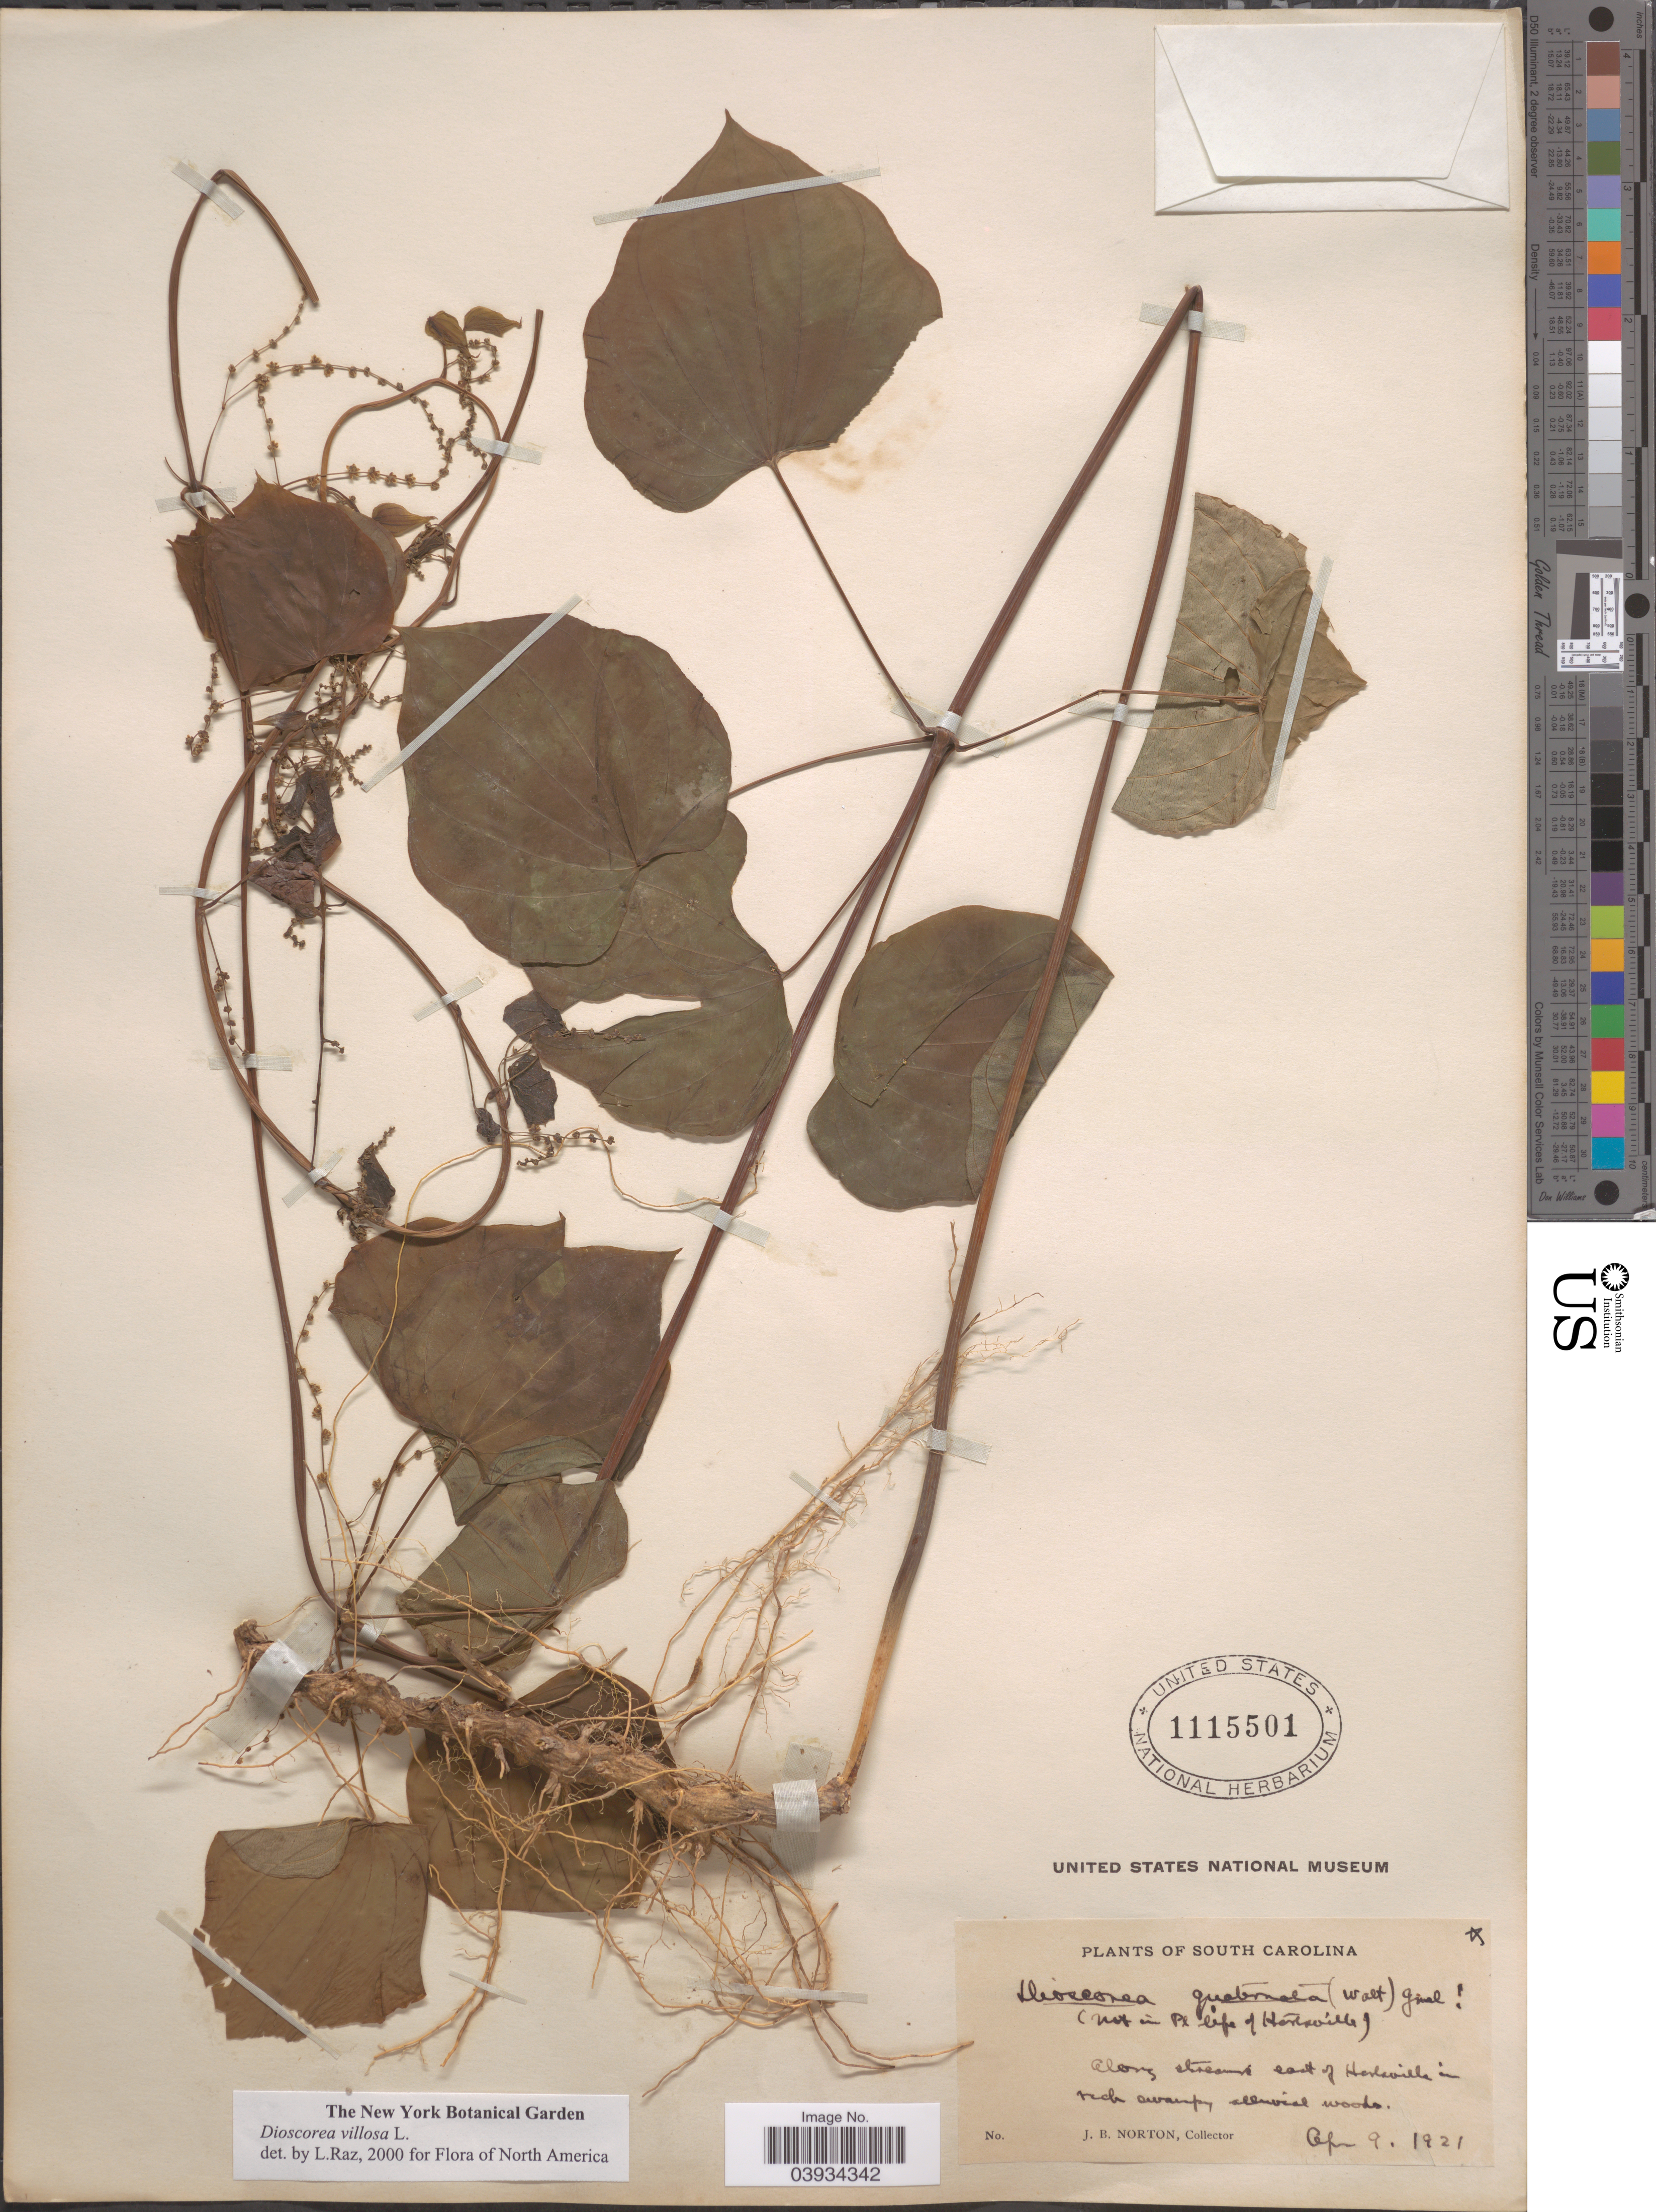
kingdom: Plantae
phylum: Tracheophyta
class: Liliopsida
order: Dioscoreales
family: Dioscoreaceae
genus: Dioscorea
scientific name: Dioscorea villosa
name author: L.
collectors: J. B. Norton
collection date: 1921-04-09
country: United States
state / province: South Carolina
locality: Along streams east of Hartsville in rich swampy alluvial woods.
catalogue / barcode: US 1115501